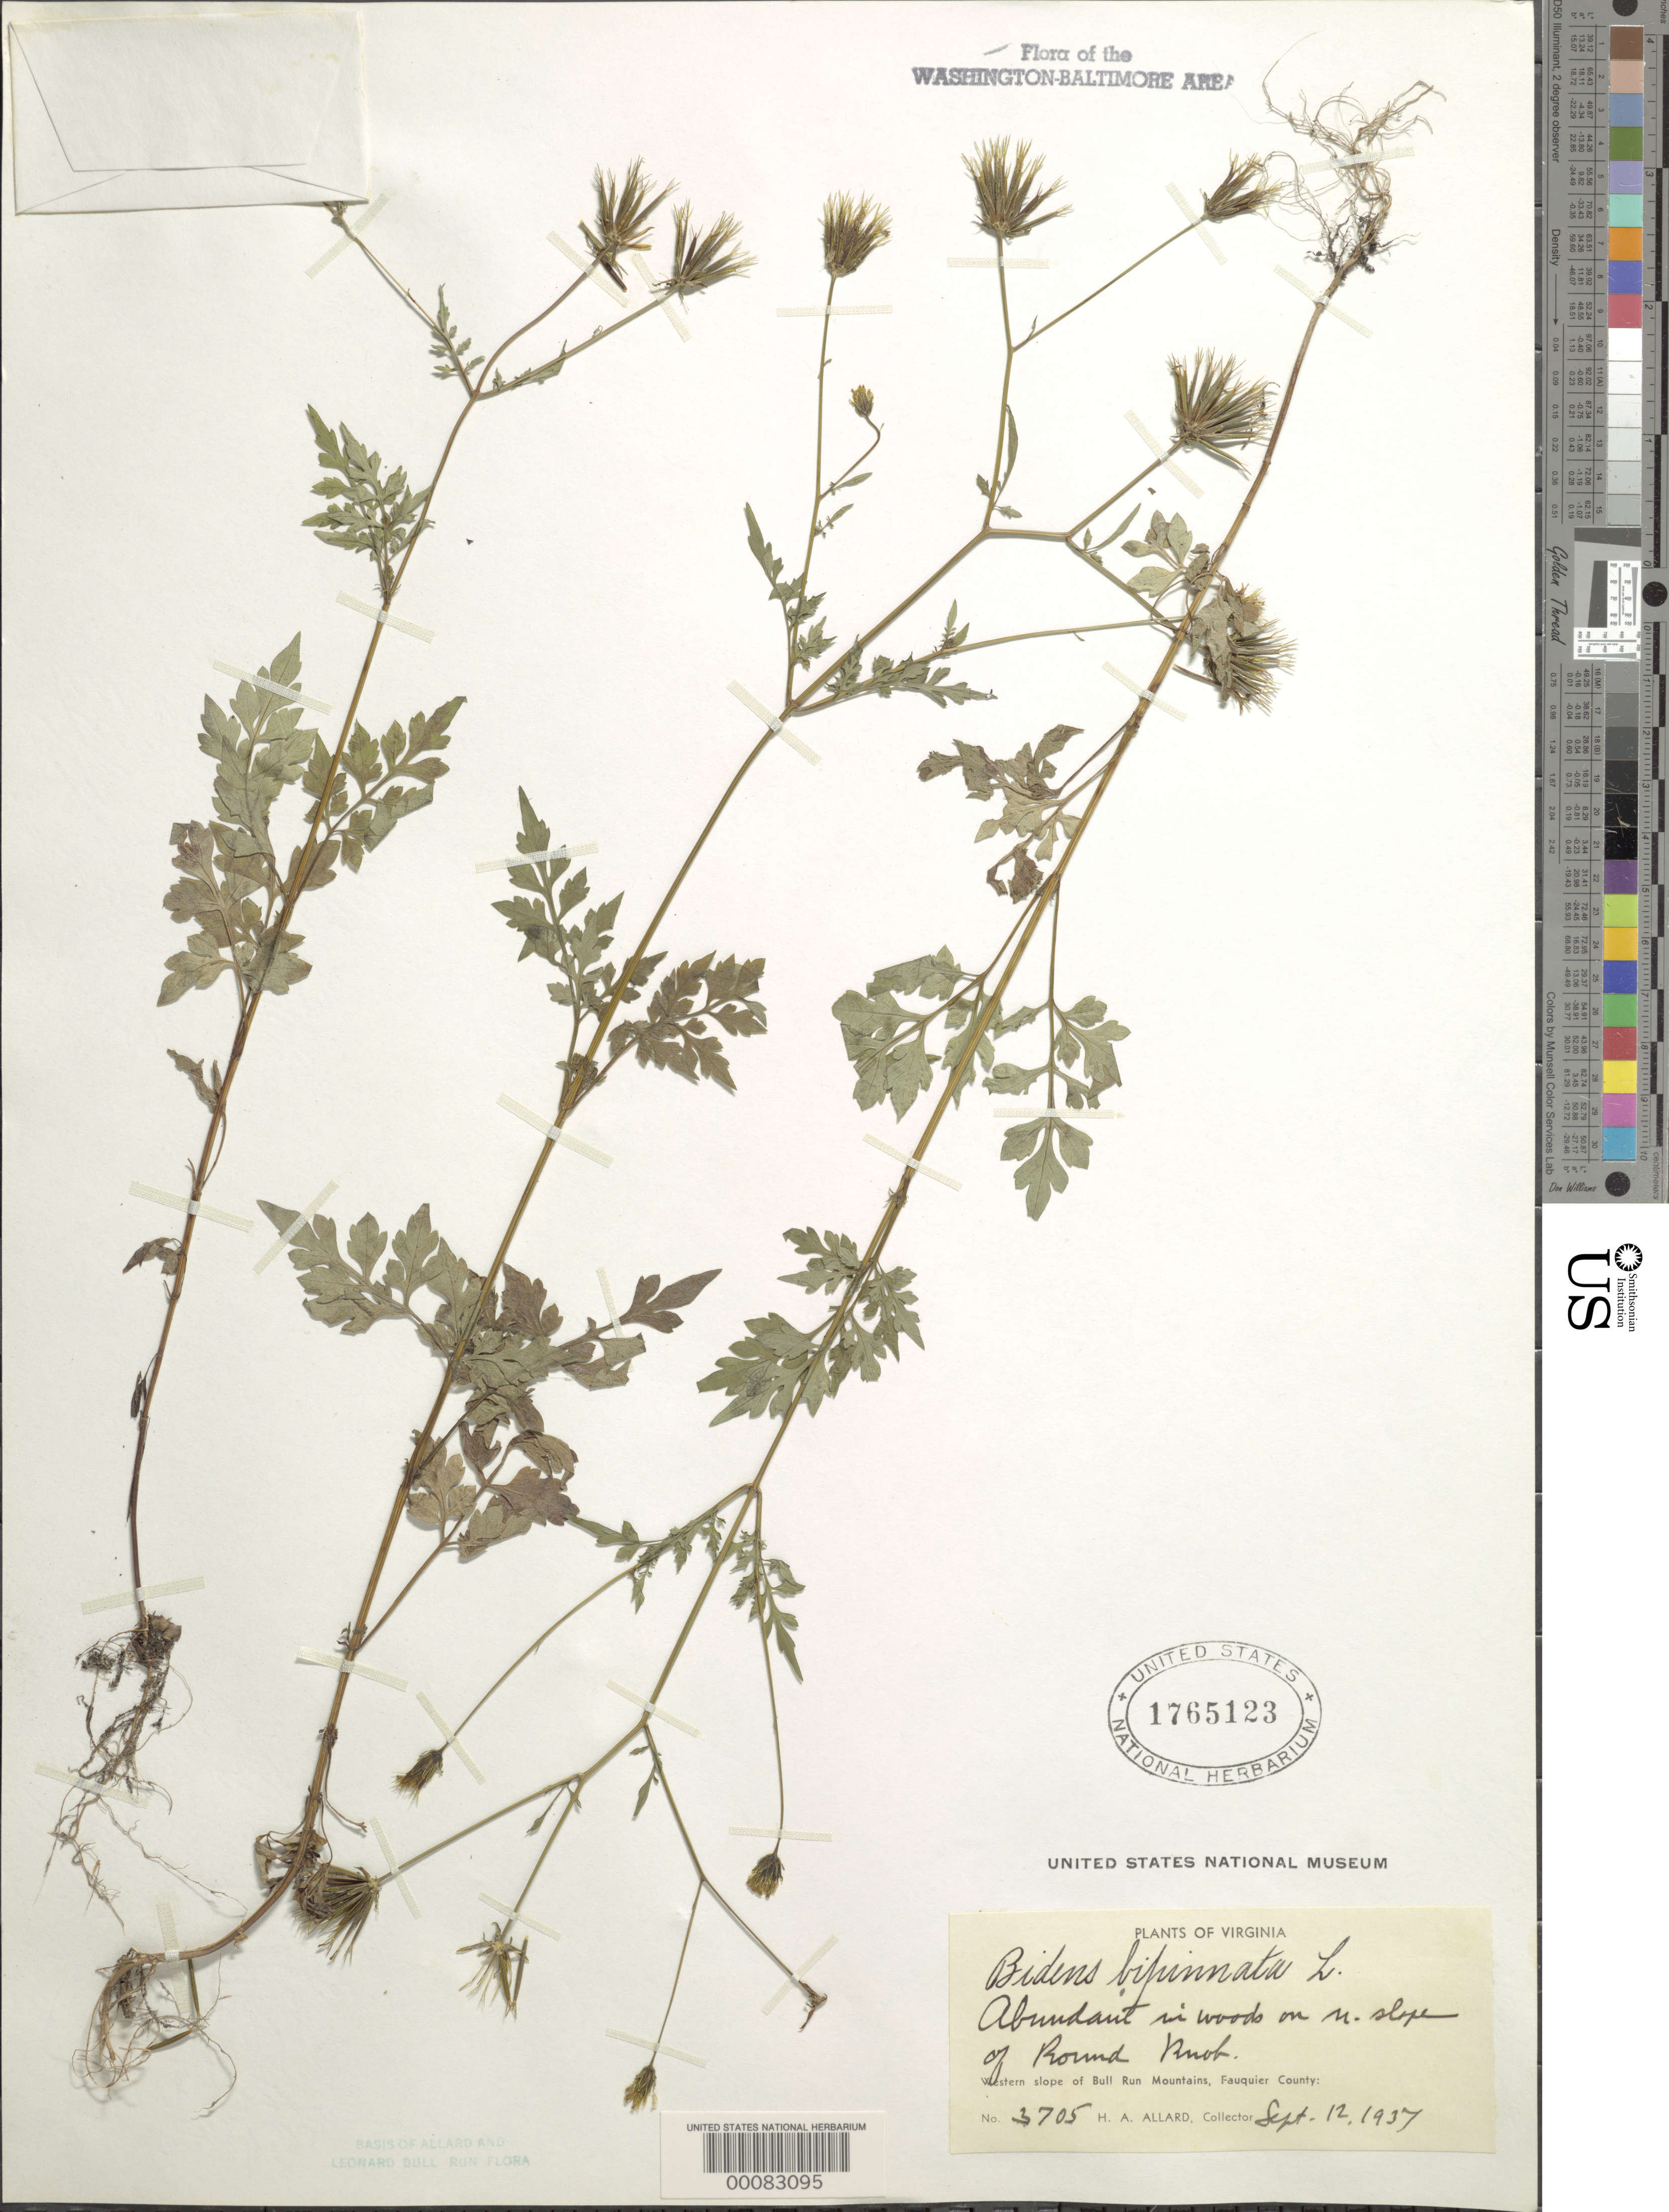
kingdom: Plantae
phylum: Tracheophyta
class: Magnoliopsida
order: Asterales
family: Asteraceae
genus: Bidens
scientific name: Bidens bipinnata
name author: L.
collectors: H. A. Allard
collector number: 3705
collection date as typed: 12 Sep 1937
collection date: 1937-09-12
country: United States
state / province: Virginia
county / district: Fauquier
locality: Round Knob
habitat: Woods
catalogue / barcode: US 1765123